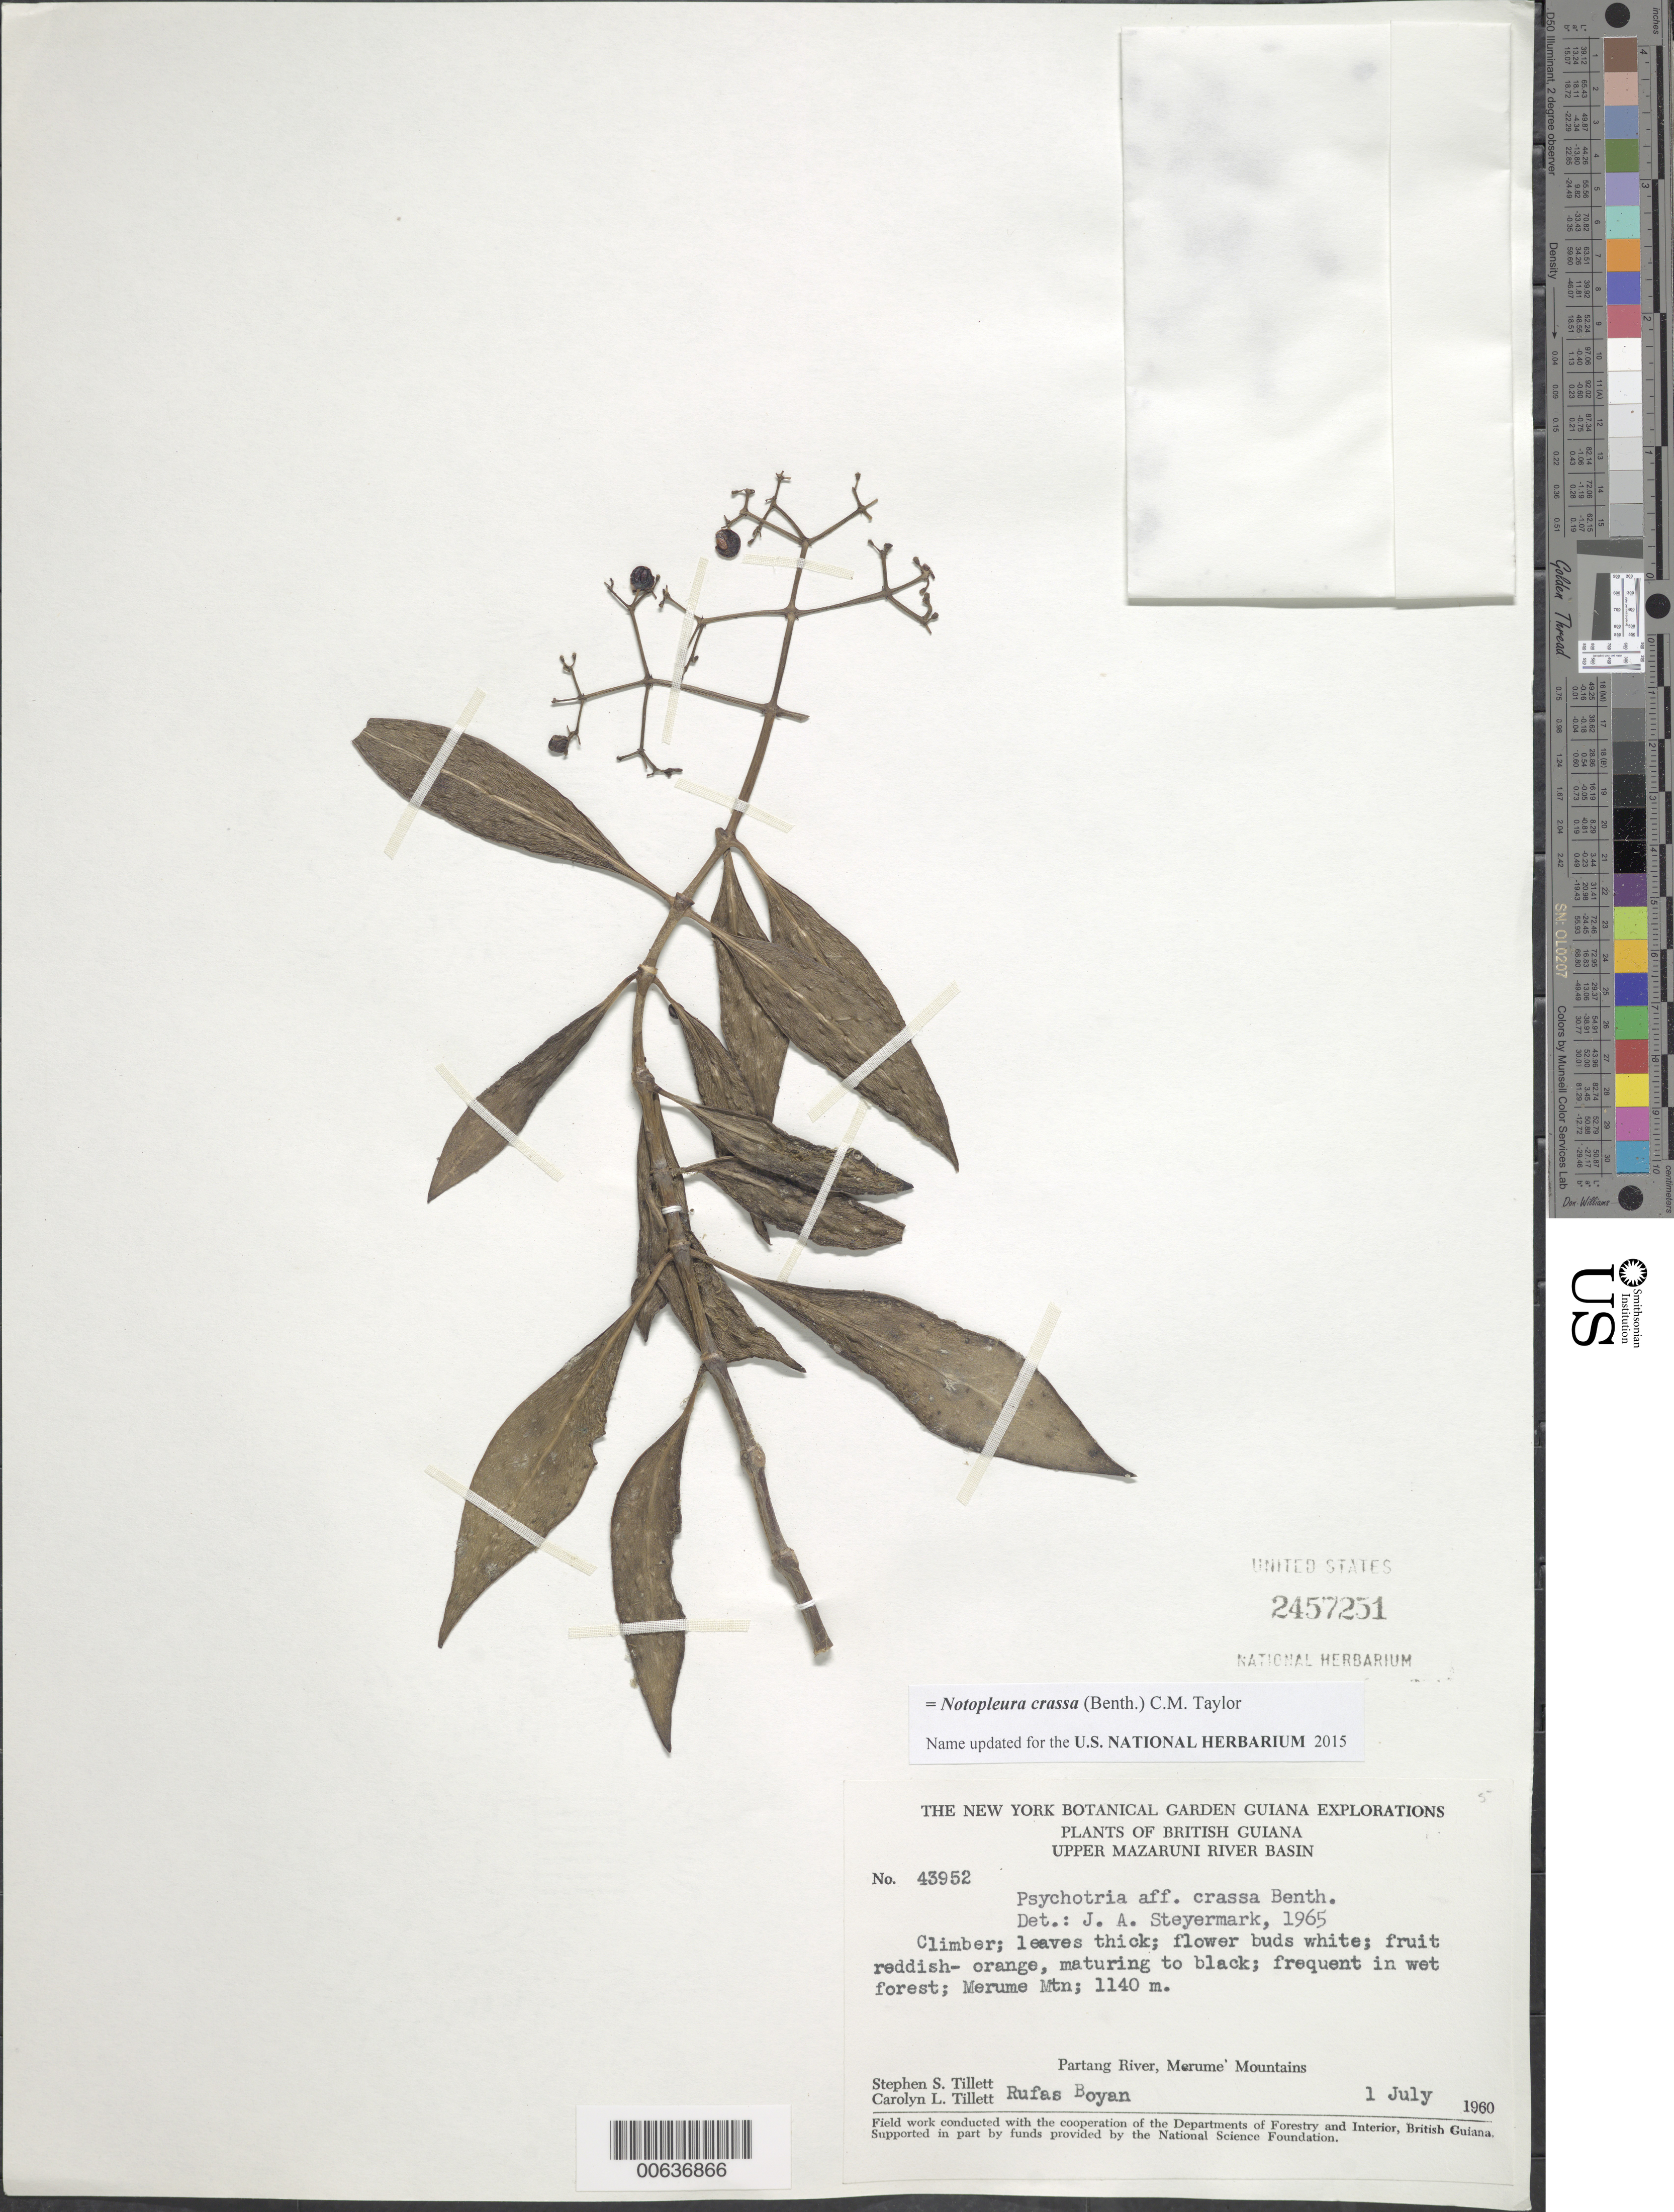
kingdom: Plantae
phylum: Tracheophyta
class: Magnoliopsida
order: Gentianales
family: Rubiaceae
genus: Psychotria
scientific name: Psychotria crassa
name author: Benth.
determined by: Steyermark, Julian A., (VEN)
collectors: S. S. Tillett, C. L. Tillett & R. Boyan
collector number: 43952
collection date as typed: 1-Jul-60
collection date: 1960-07-01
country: Guyana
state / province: Cuyuni-Mazaruni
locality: Merume Mts., Partang R., upper Mazaruni River Basin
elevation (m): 1143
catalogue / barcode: US 2457251